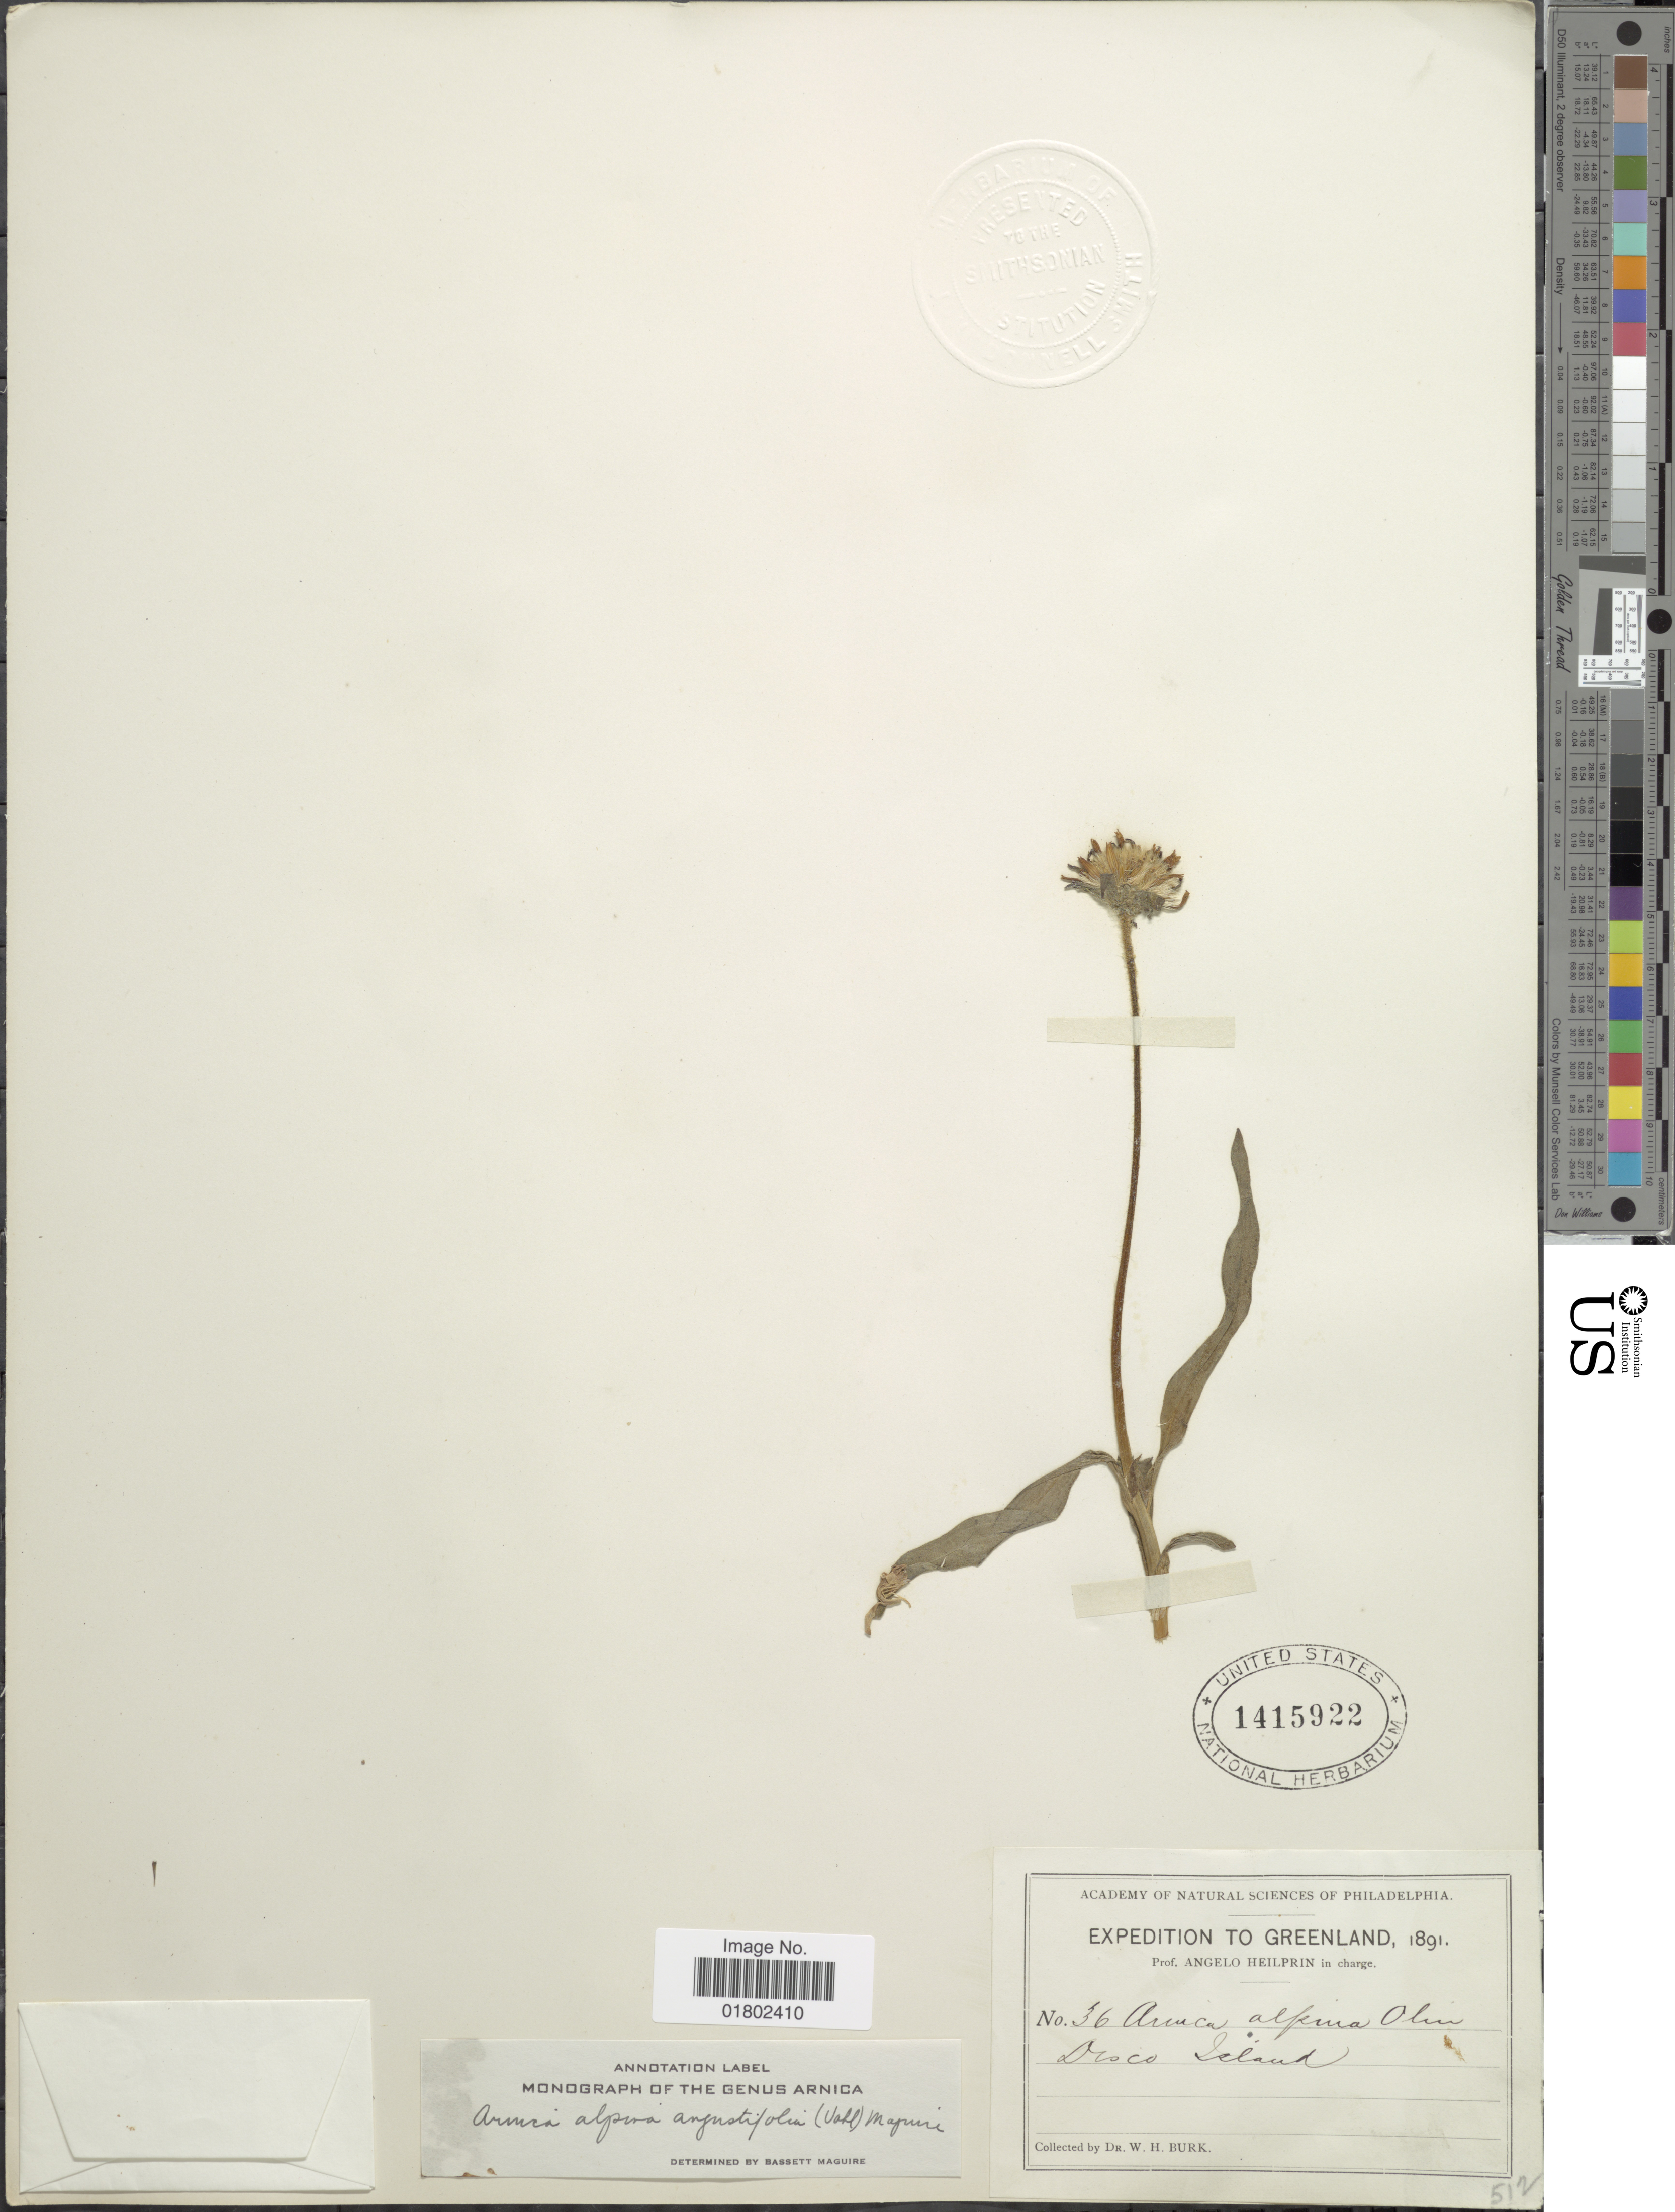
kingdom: Plantae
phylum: Tracheophyta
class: Magnoliopsida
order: Asterales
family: Asteraceae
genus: Arnica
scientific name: Arnica alpina var. angustifolia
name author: (Vahl) Maguire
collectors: W. Burk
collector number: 36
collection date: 1891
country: Greenland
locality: Disco Island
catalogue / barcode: US 1415922